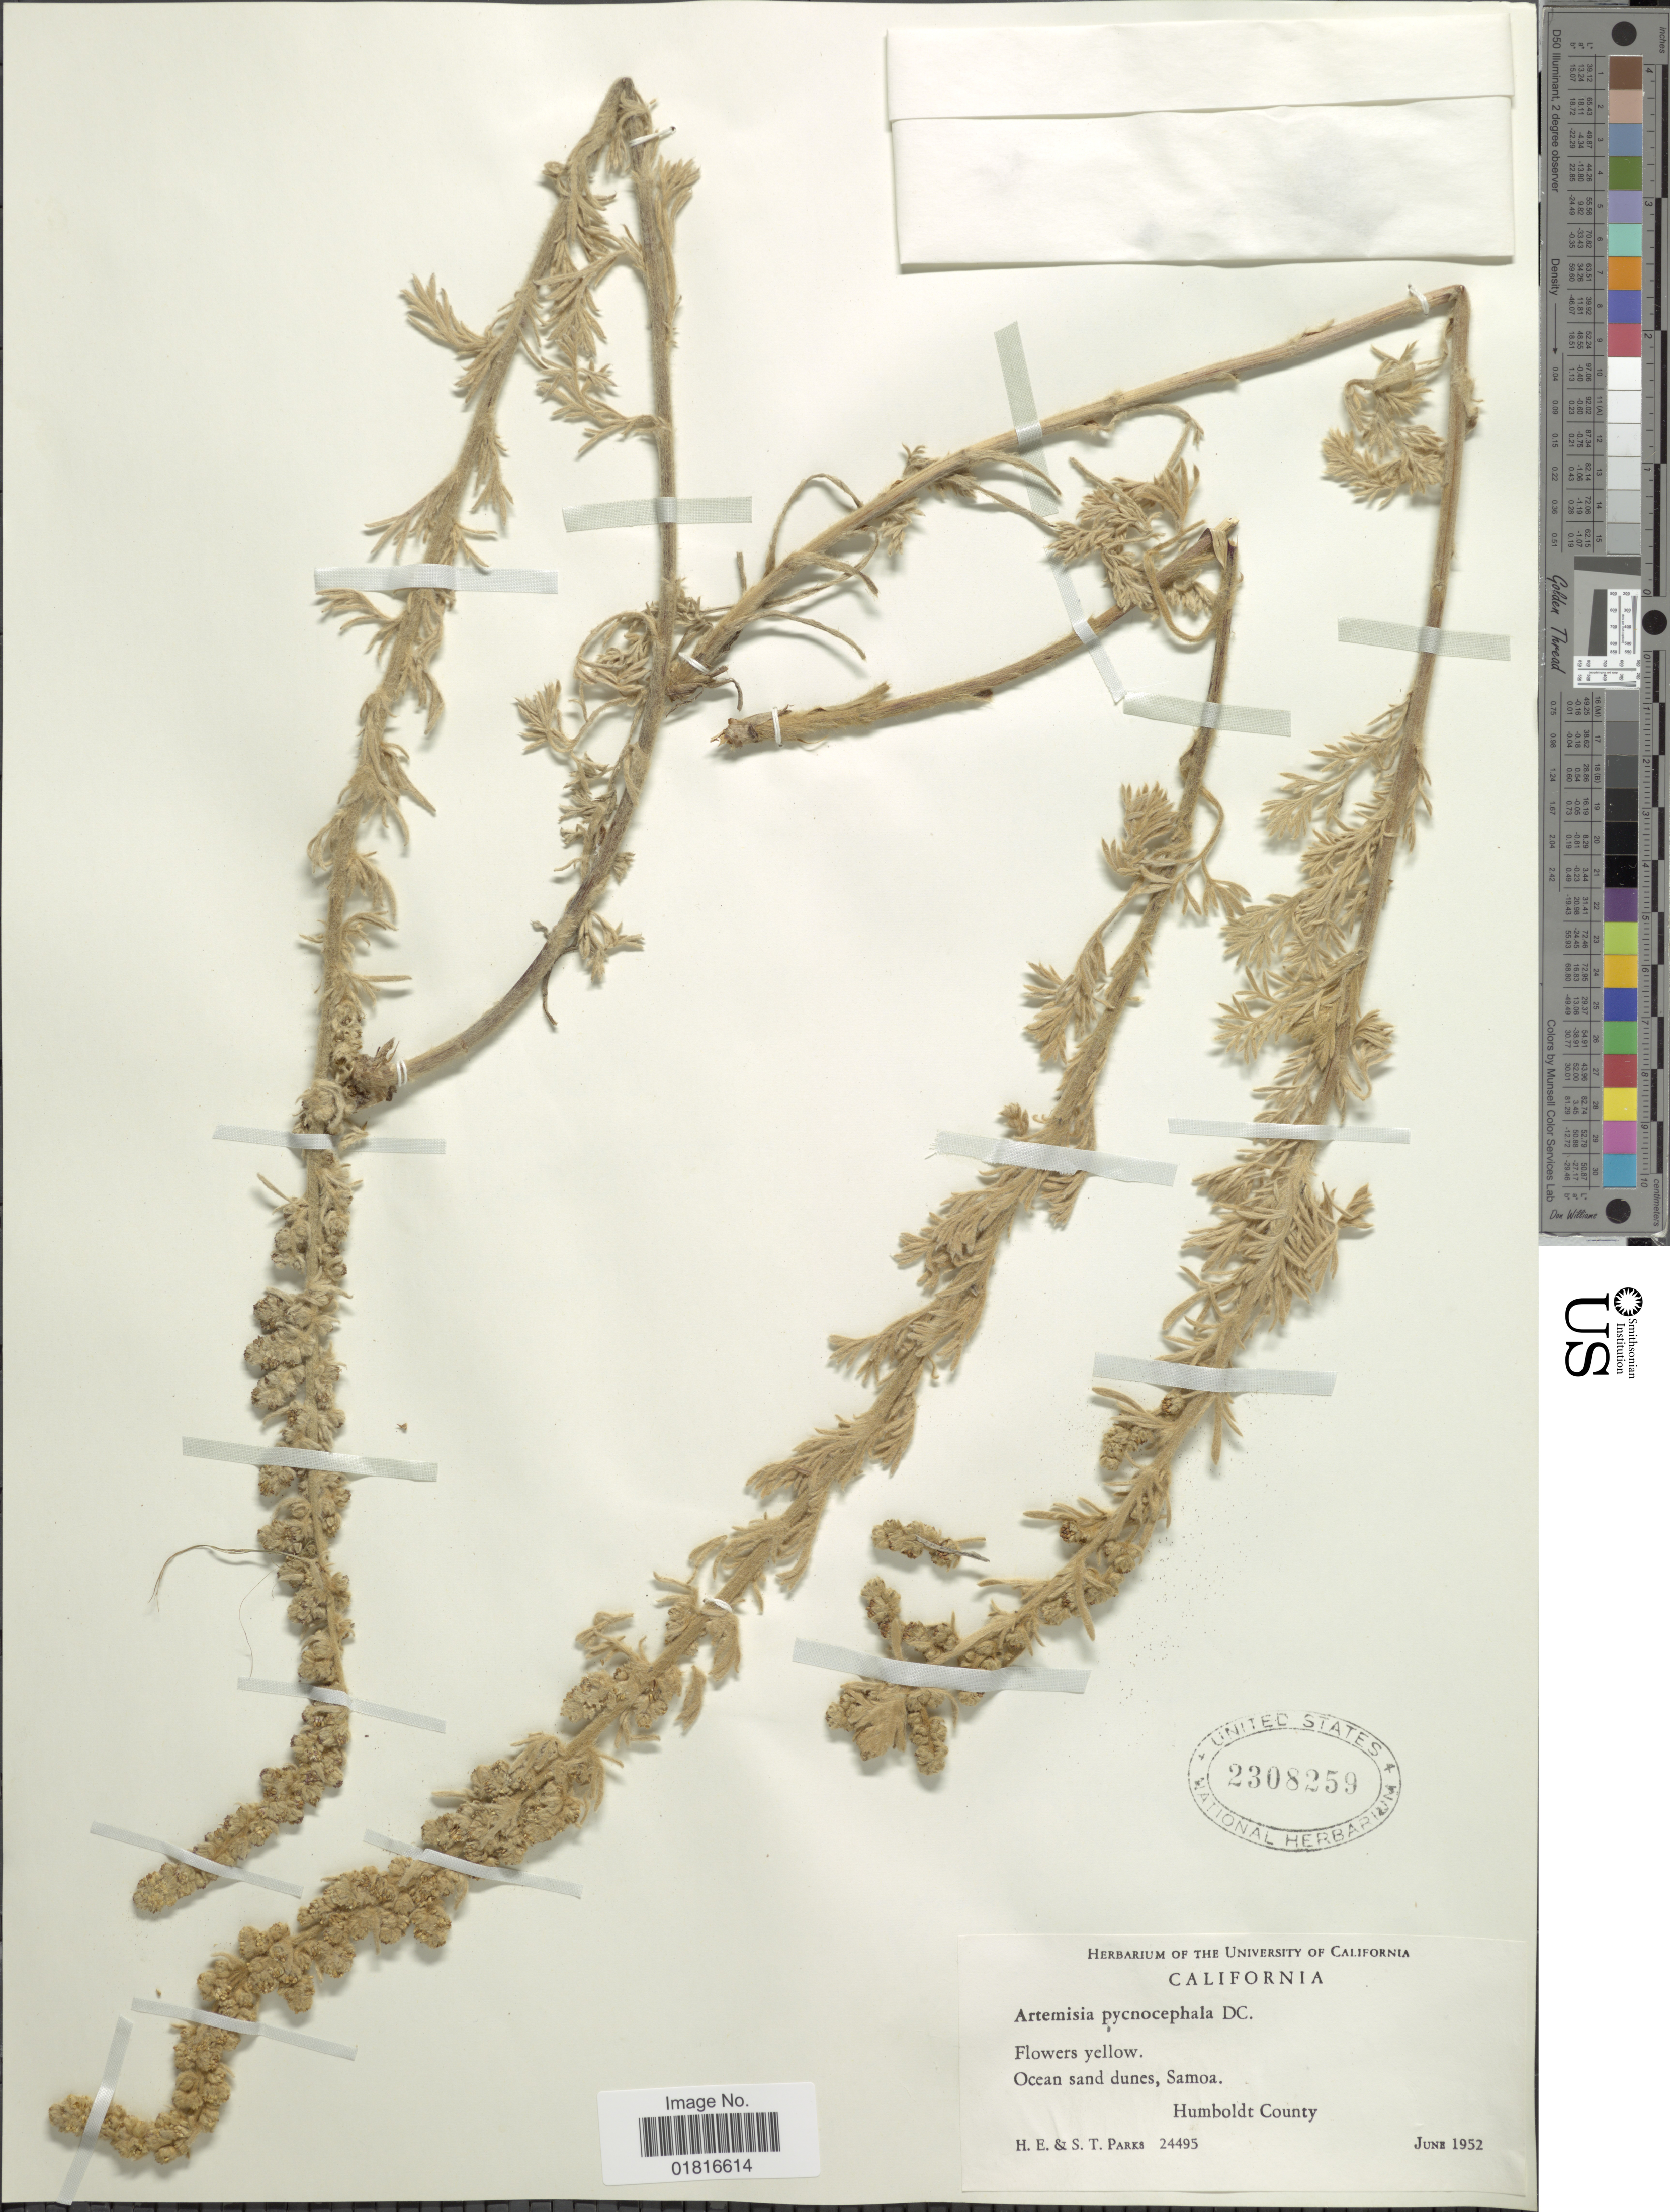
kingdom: Plantae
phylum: Tracheophyta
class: Magnoliopsida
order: Asterales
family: Asteraceae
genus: Artemisia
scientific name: Artemisia pycnocephala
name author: DC.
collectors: H. E. Parks & S. Parks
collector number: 24495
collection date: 1952-06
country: United States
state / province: California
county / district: Humboldt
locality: Ocean sand dunes, Samoa Humboldt County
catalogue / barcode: US 2308259